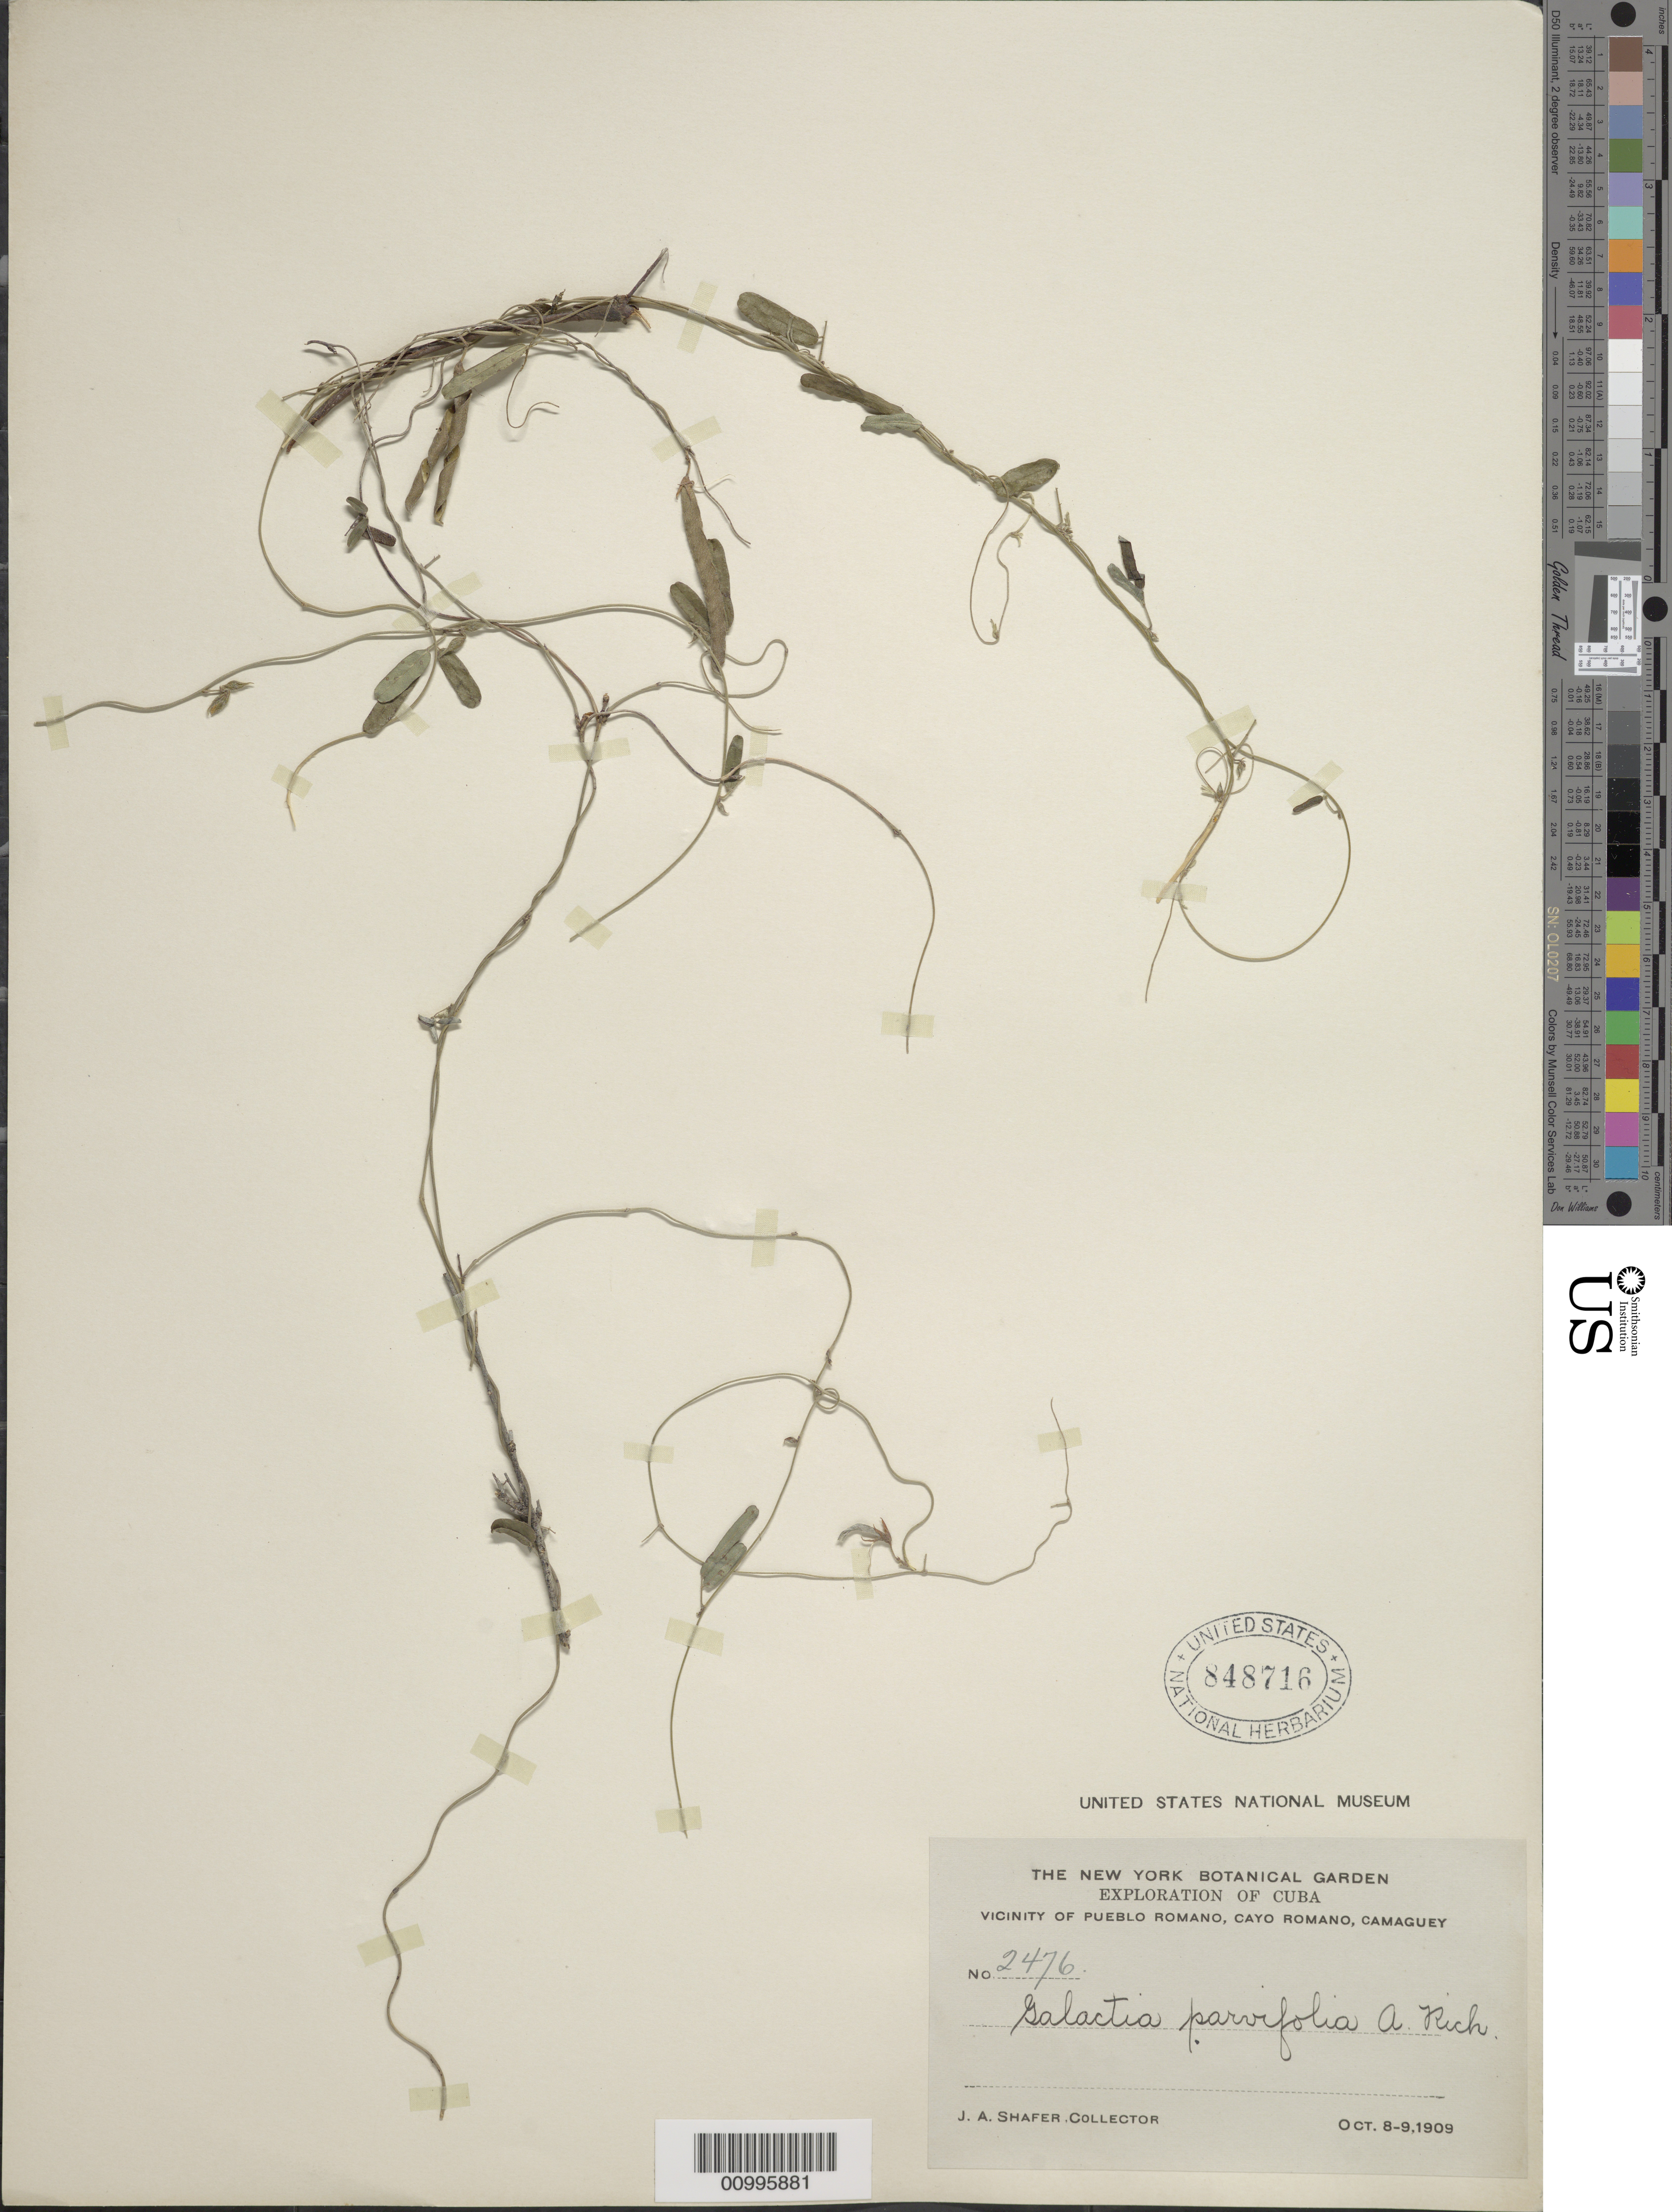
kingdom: Plantae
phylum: Tracheophyta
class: Magnoliopsida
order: Fabales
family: Fabaceae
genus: Galactia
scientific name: Galactia parvifolia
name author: A. Rich.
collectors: J. A. Shafer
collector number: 2476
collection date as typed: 08 Oct 1909 to 09 Oct 1909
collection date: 1909-10-08/1909-10-09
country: Cuba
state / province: Camagüey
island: Cuba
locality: Vicinity of Pueblo Romano,Cayo Romano,Camaguey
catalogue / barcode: US 848716